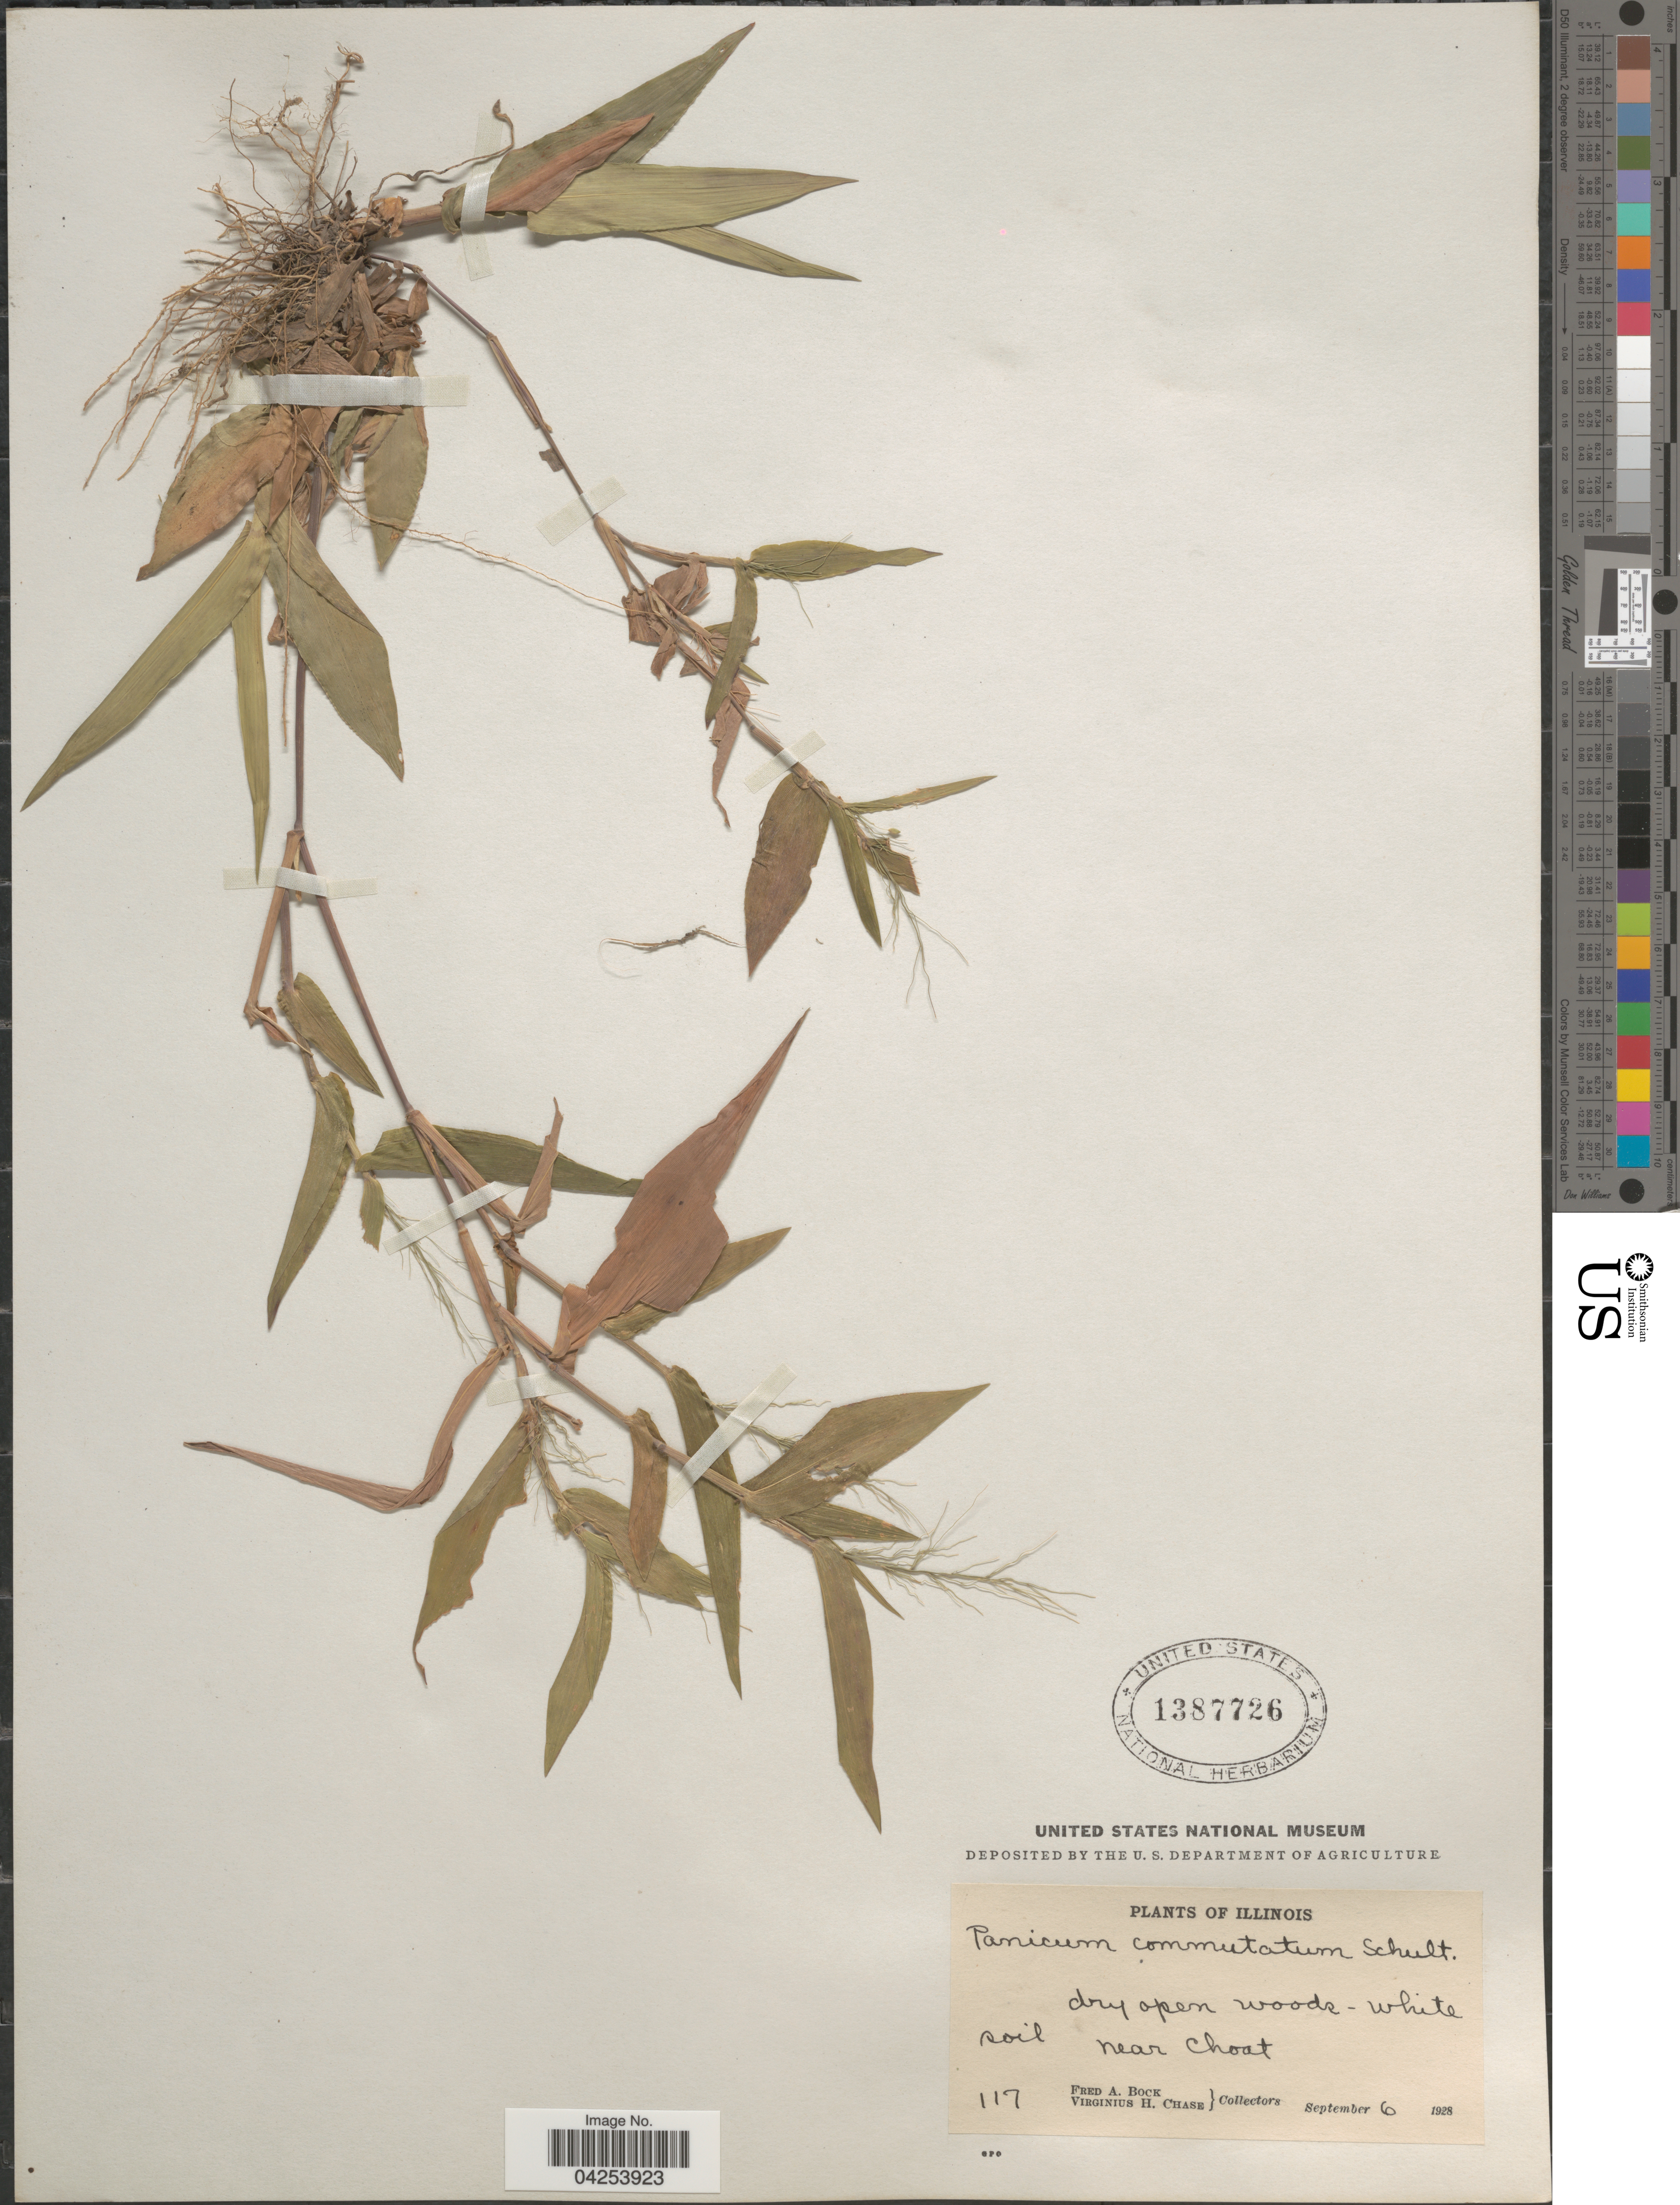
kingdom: Plantae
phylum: Tracheophyta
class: Liliopsida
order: Poales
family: Poaceae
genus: Dichanthelium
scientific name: Dichanthelium commutatum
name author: (Schult.) Gould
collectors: F. Bock & V. H. Chase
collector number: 117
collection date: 1928-09-06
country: United States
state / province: Illinois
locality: Dry open woods, white soil near Choat.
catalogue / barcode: US 1387726